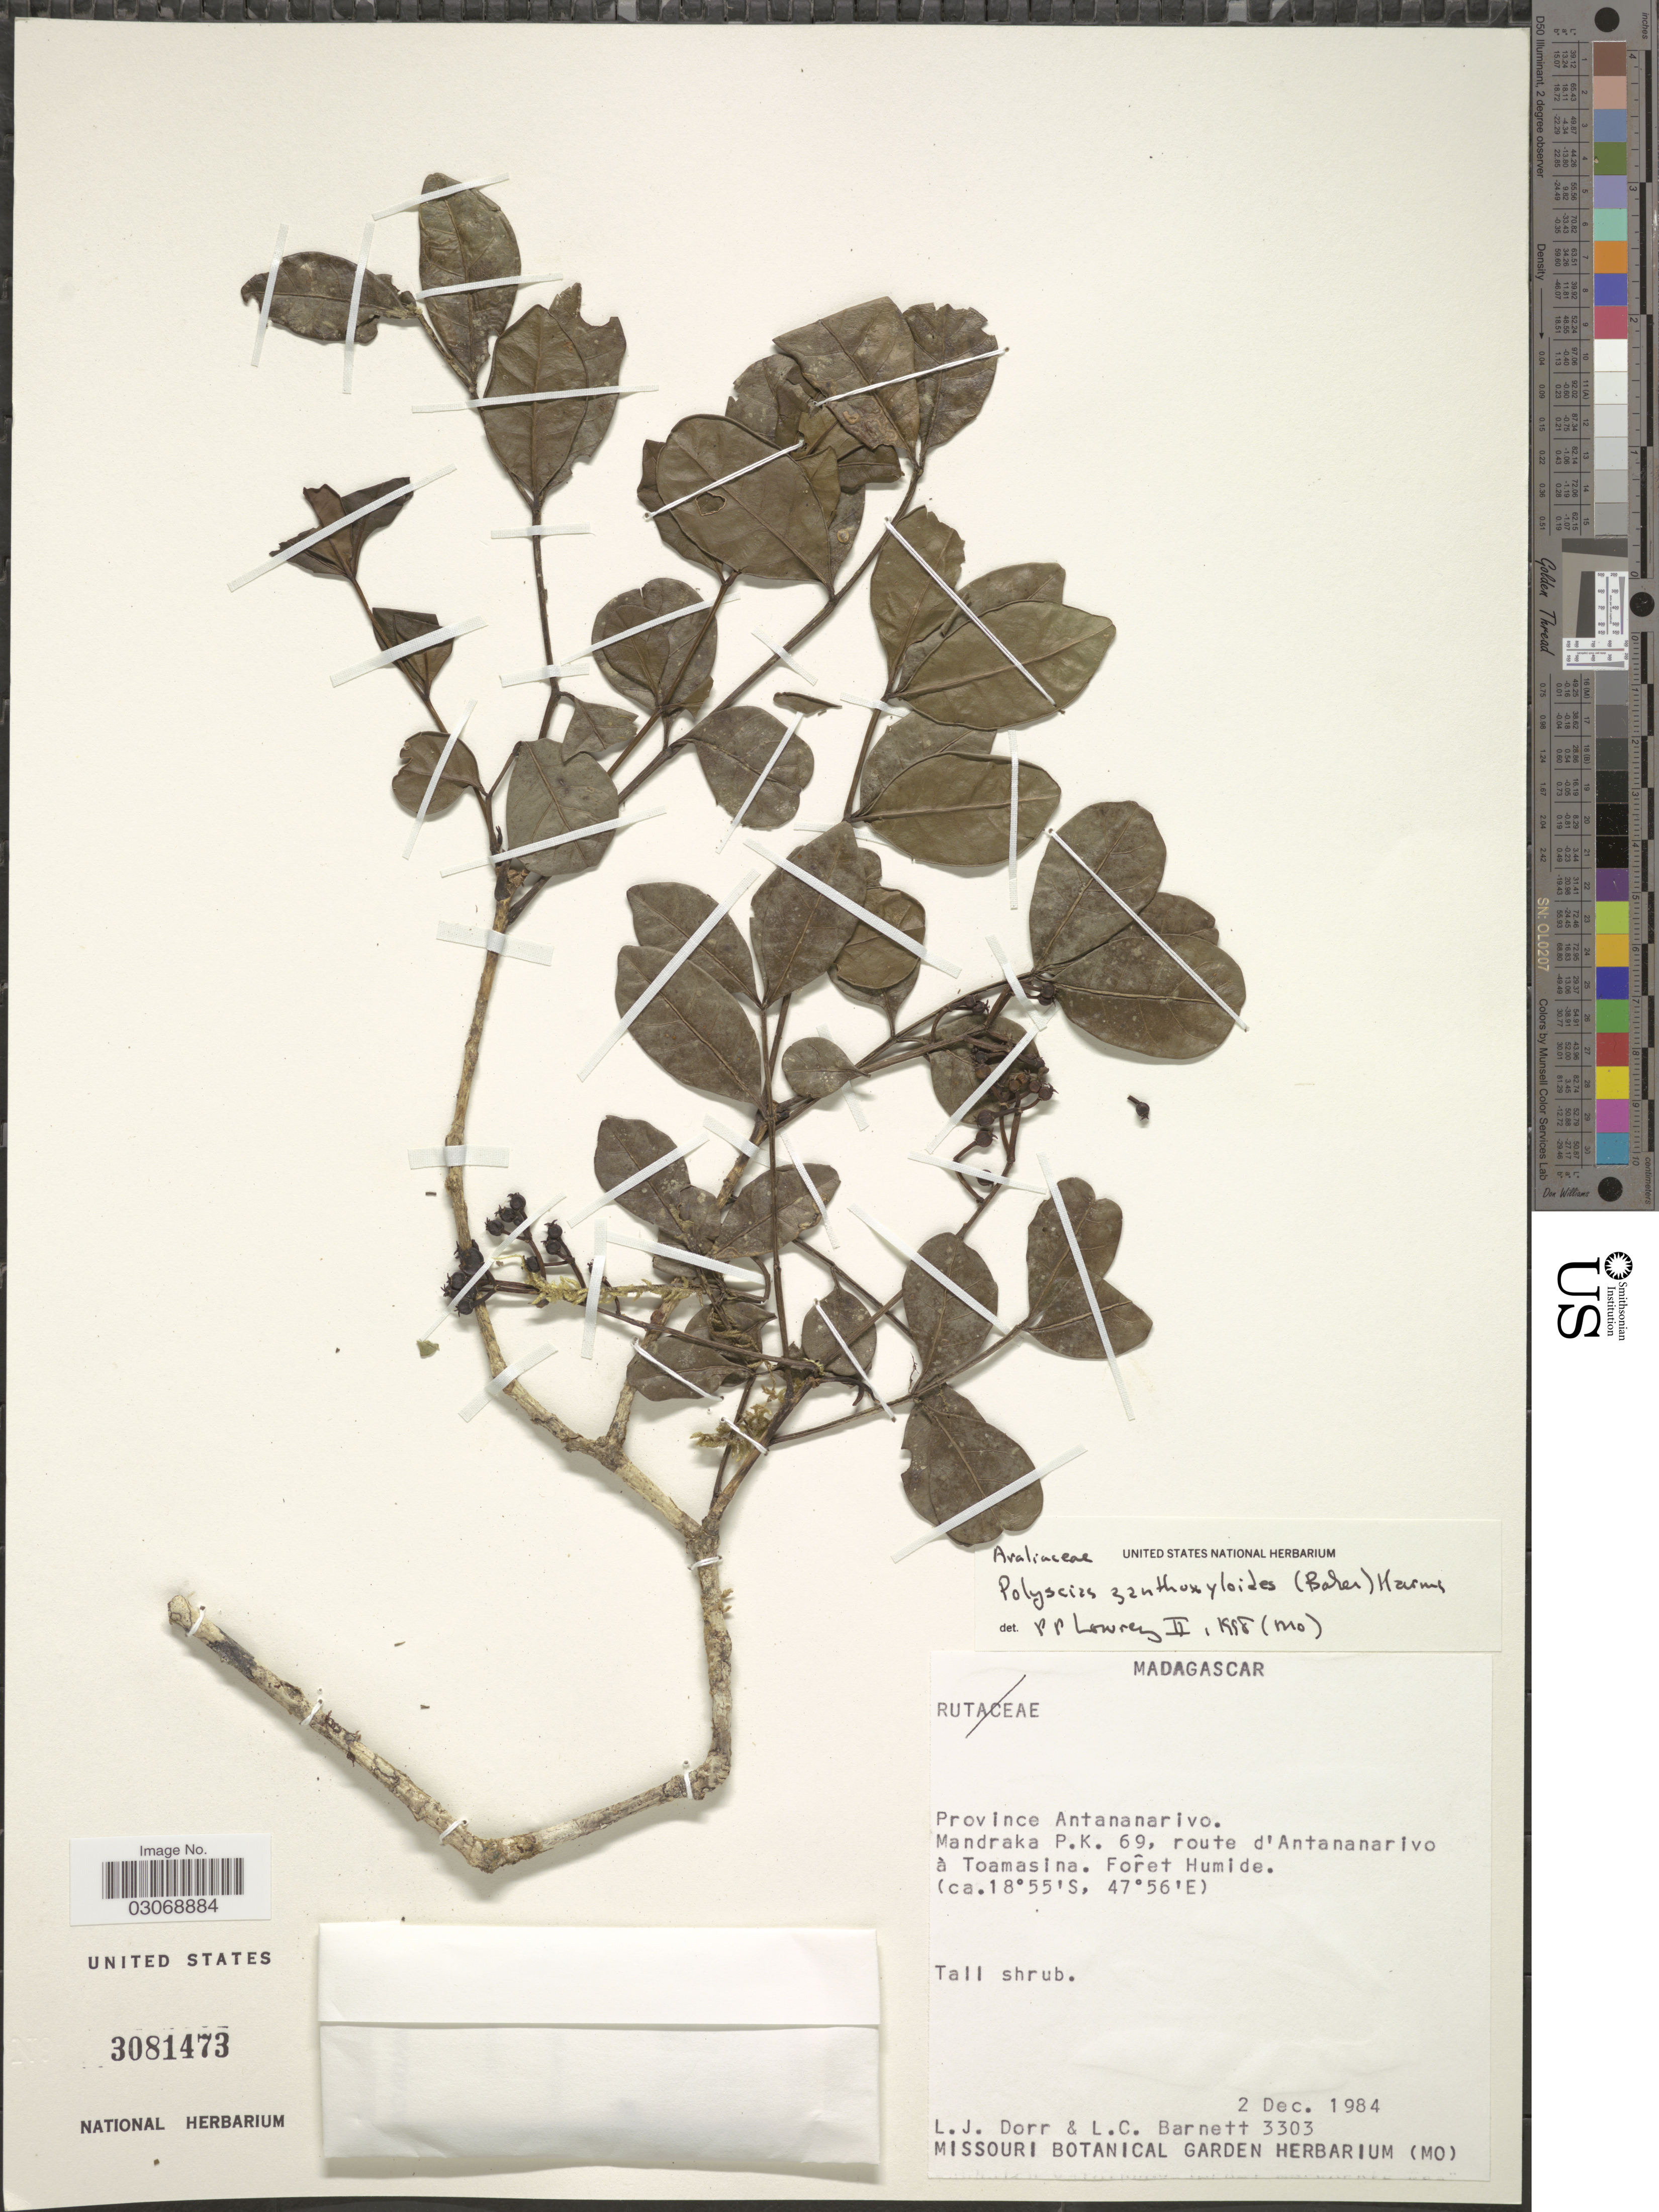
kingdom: Plantae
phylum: Tracheophyta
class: Magnoliopsida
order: Apiales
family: Araliaceae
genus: Polyscias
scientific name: Polyscias zanthoxyloides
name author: (Baker) Harms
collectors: L. J. Dorr & L. C. Barnett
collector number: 3303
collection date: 1984-12-02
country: Madagascar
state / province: Analamanga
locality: Province Antananarivo. Mandraka P. K. 69, route d'Antananarivo à Toamasina. Forêt Humide.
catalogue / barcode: US 3081473